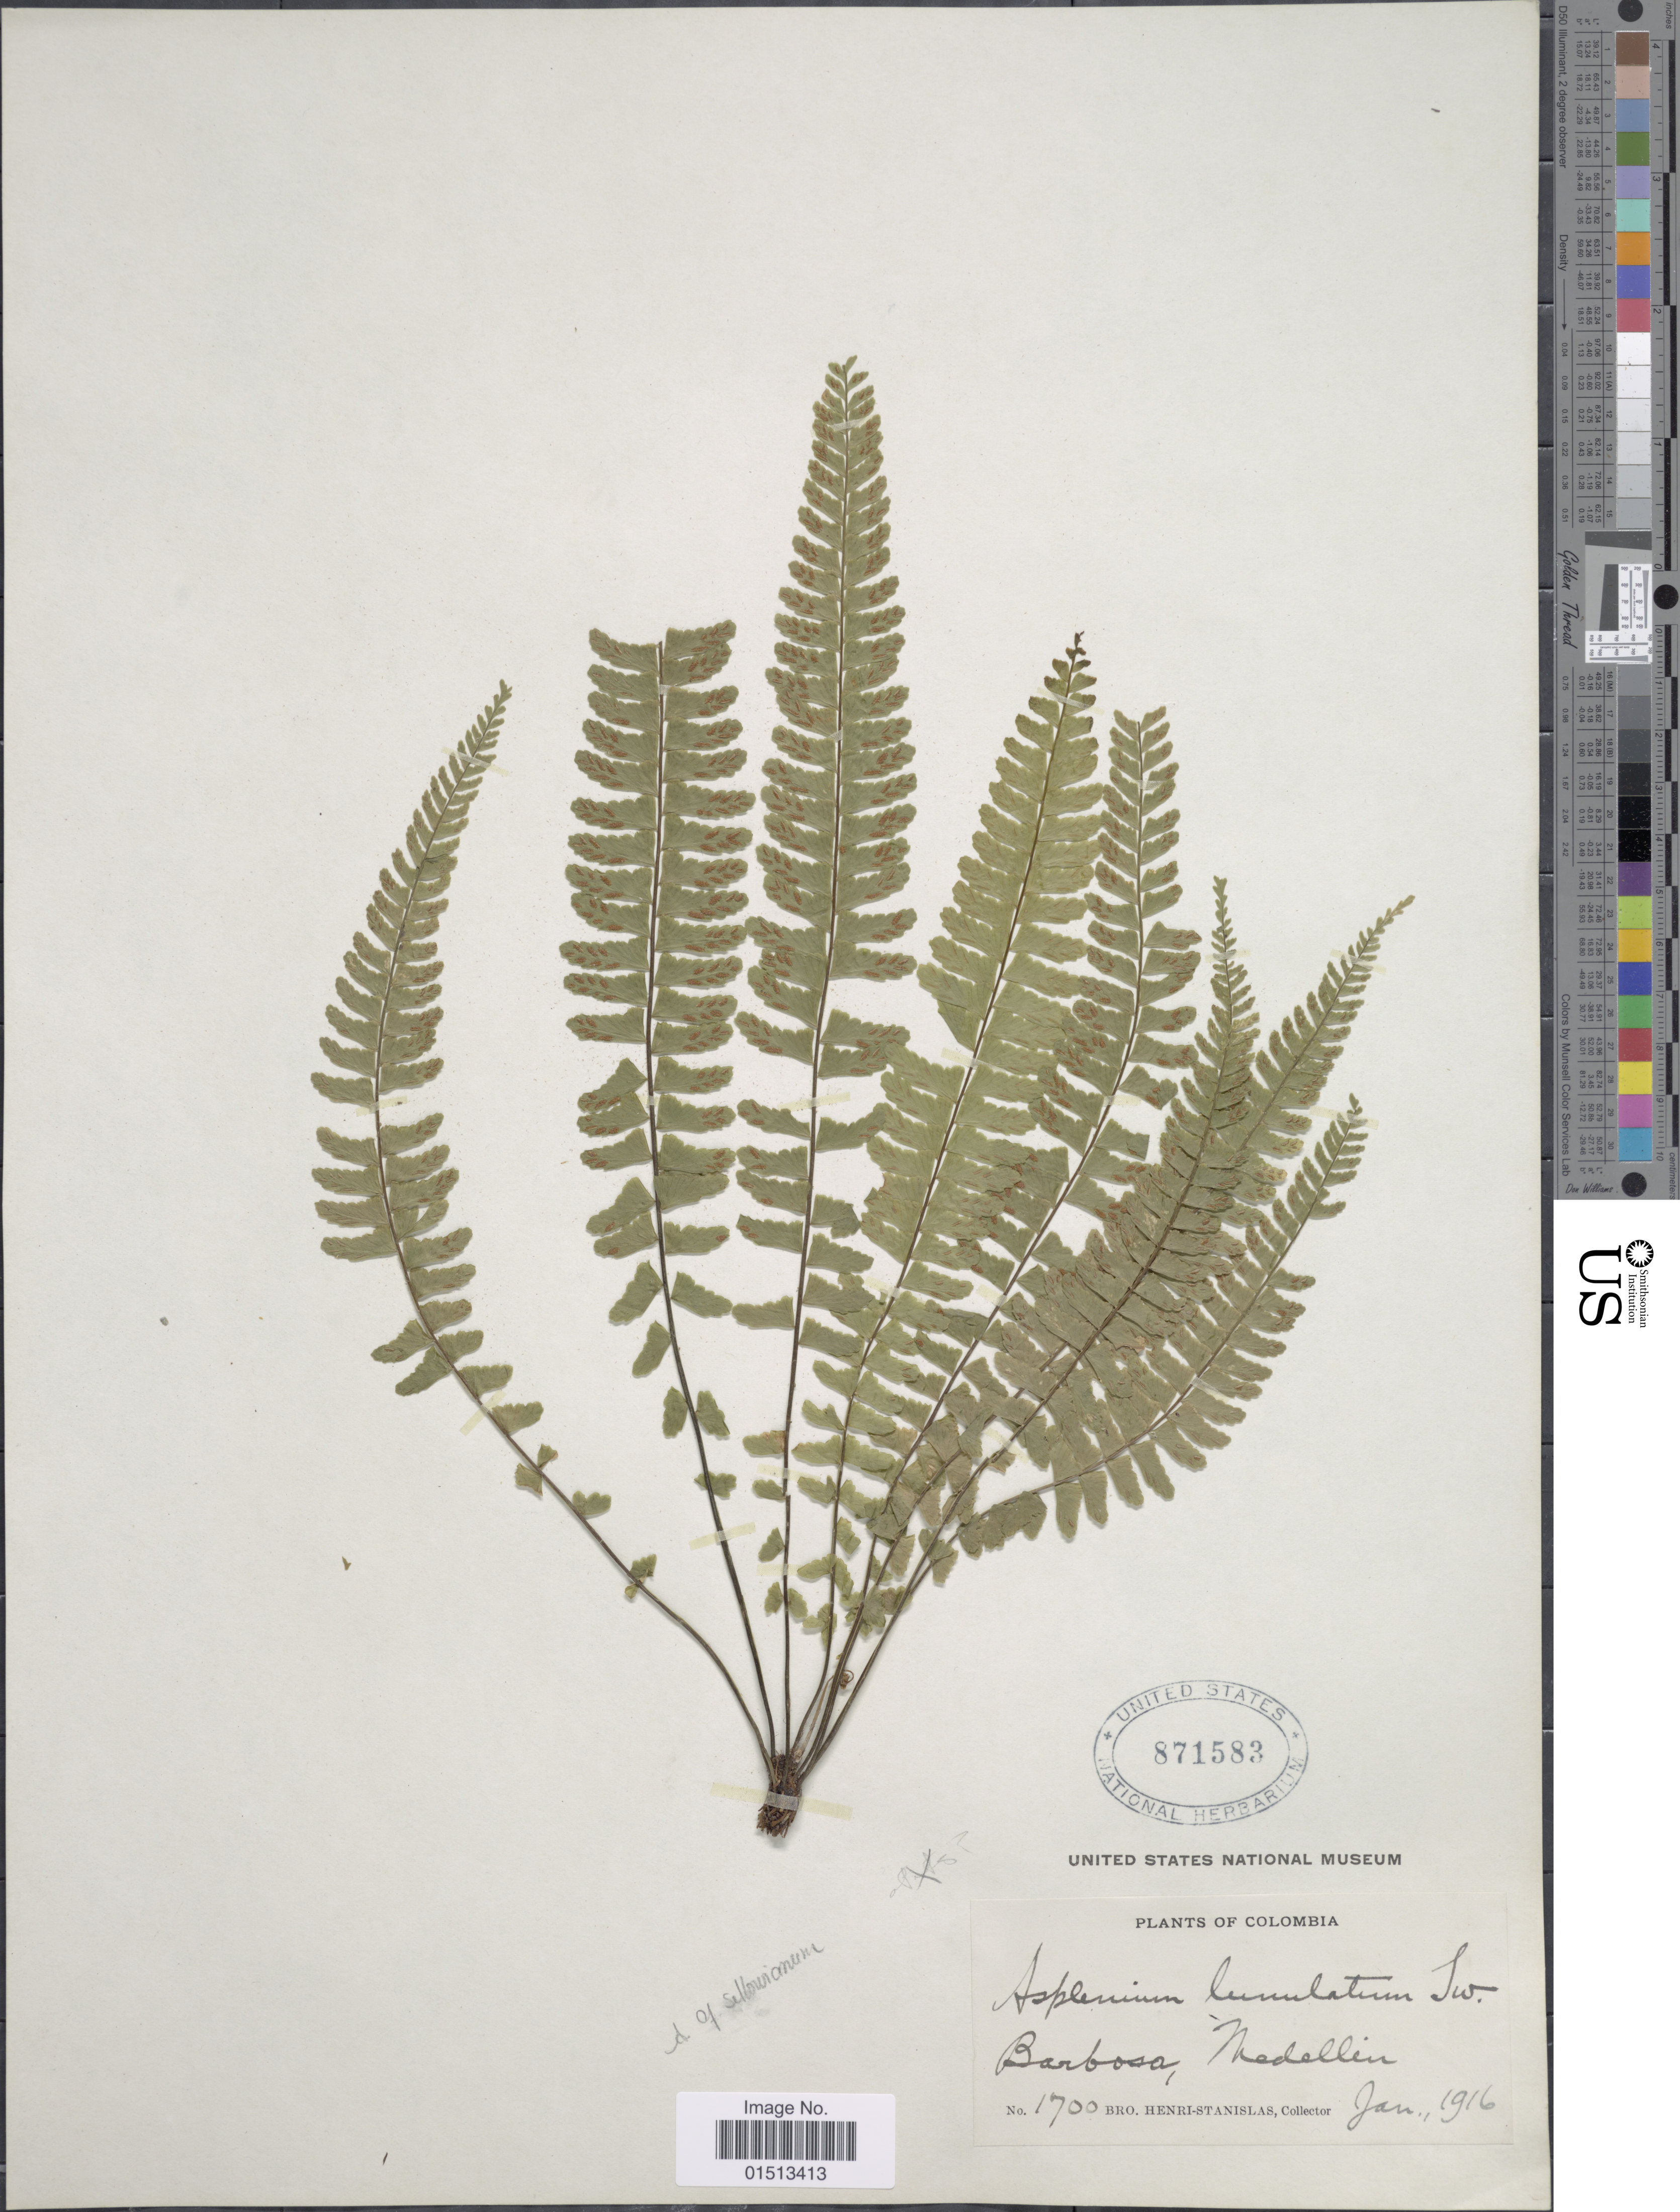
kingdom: Plantae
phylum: Tracheophyta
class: Polypodiopsida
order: Polypodiales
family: Aspleniaceae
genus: Asplenium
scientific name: Asplenium sp.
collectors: Henri-Stanislas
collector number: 1700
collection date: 1916-01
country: Colombia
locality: Barbosa, Medellin.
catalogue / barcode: US 871583